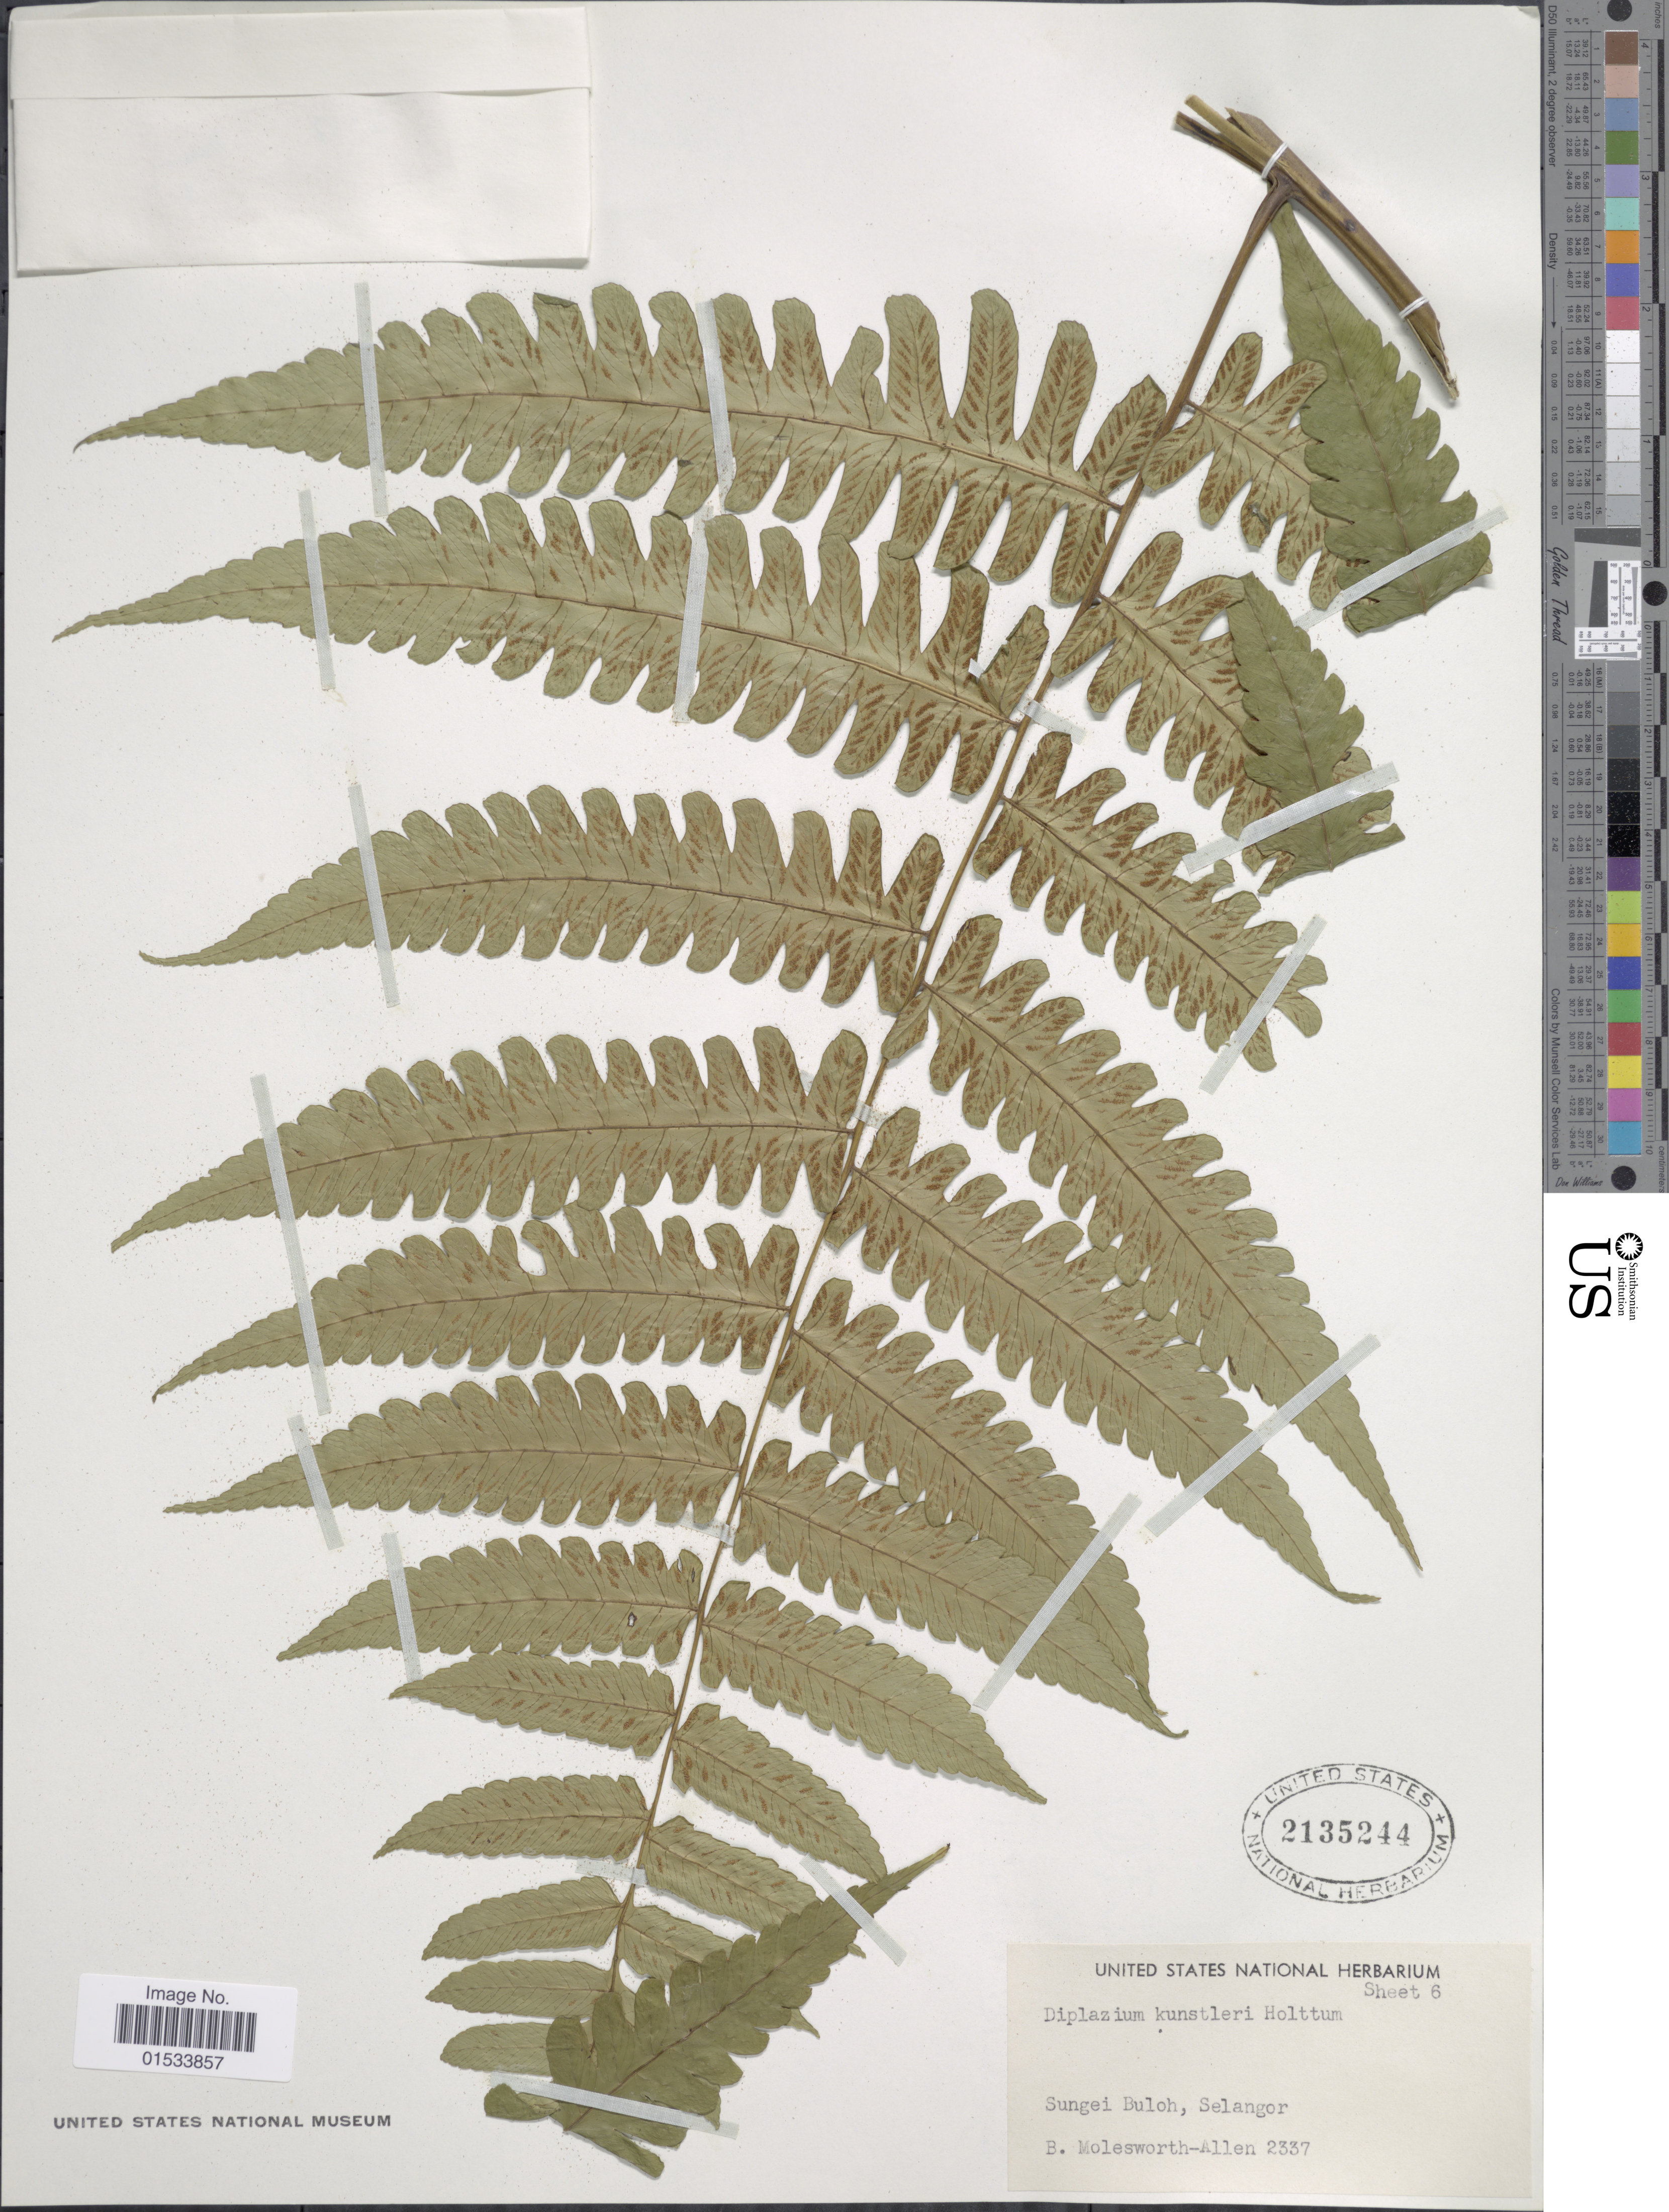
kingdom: Plantae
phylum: Tracheophyta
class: Polypodiopsida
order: Polypodiales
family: Athyriaceae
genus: Diplazium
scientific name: Diplazium kunstleri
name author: Holttum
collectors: B. E. G. Molesworth-Allen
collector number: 2337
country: Malaysia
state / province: Selangor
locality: Sungei Buloh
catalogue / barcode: US 2135244